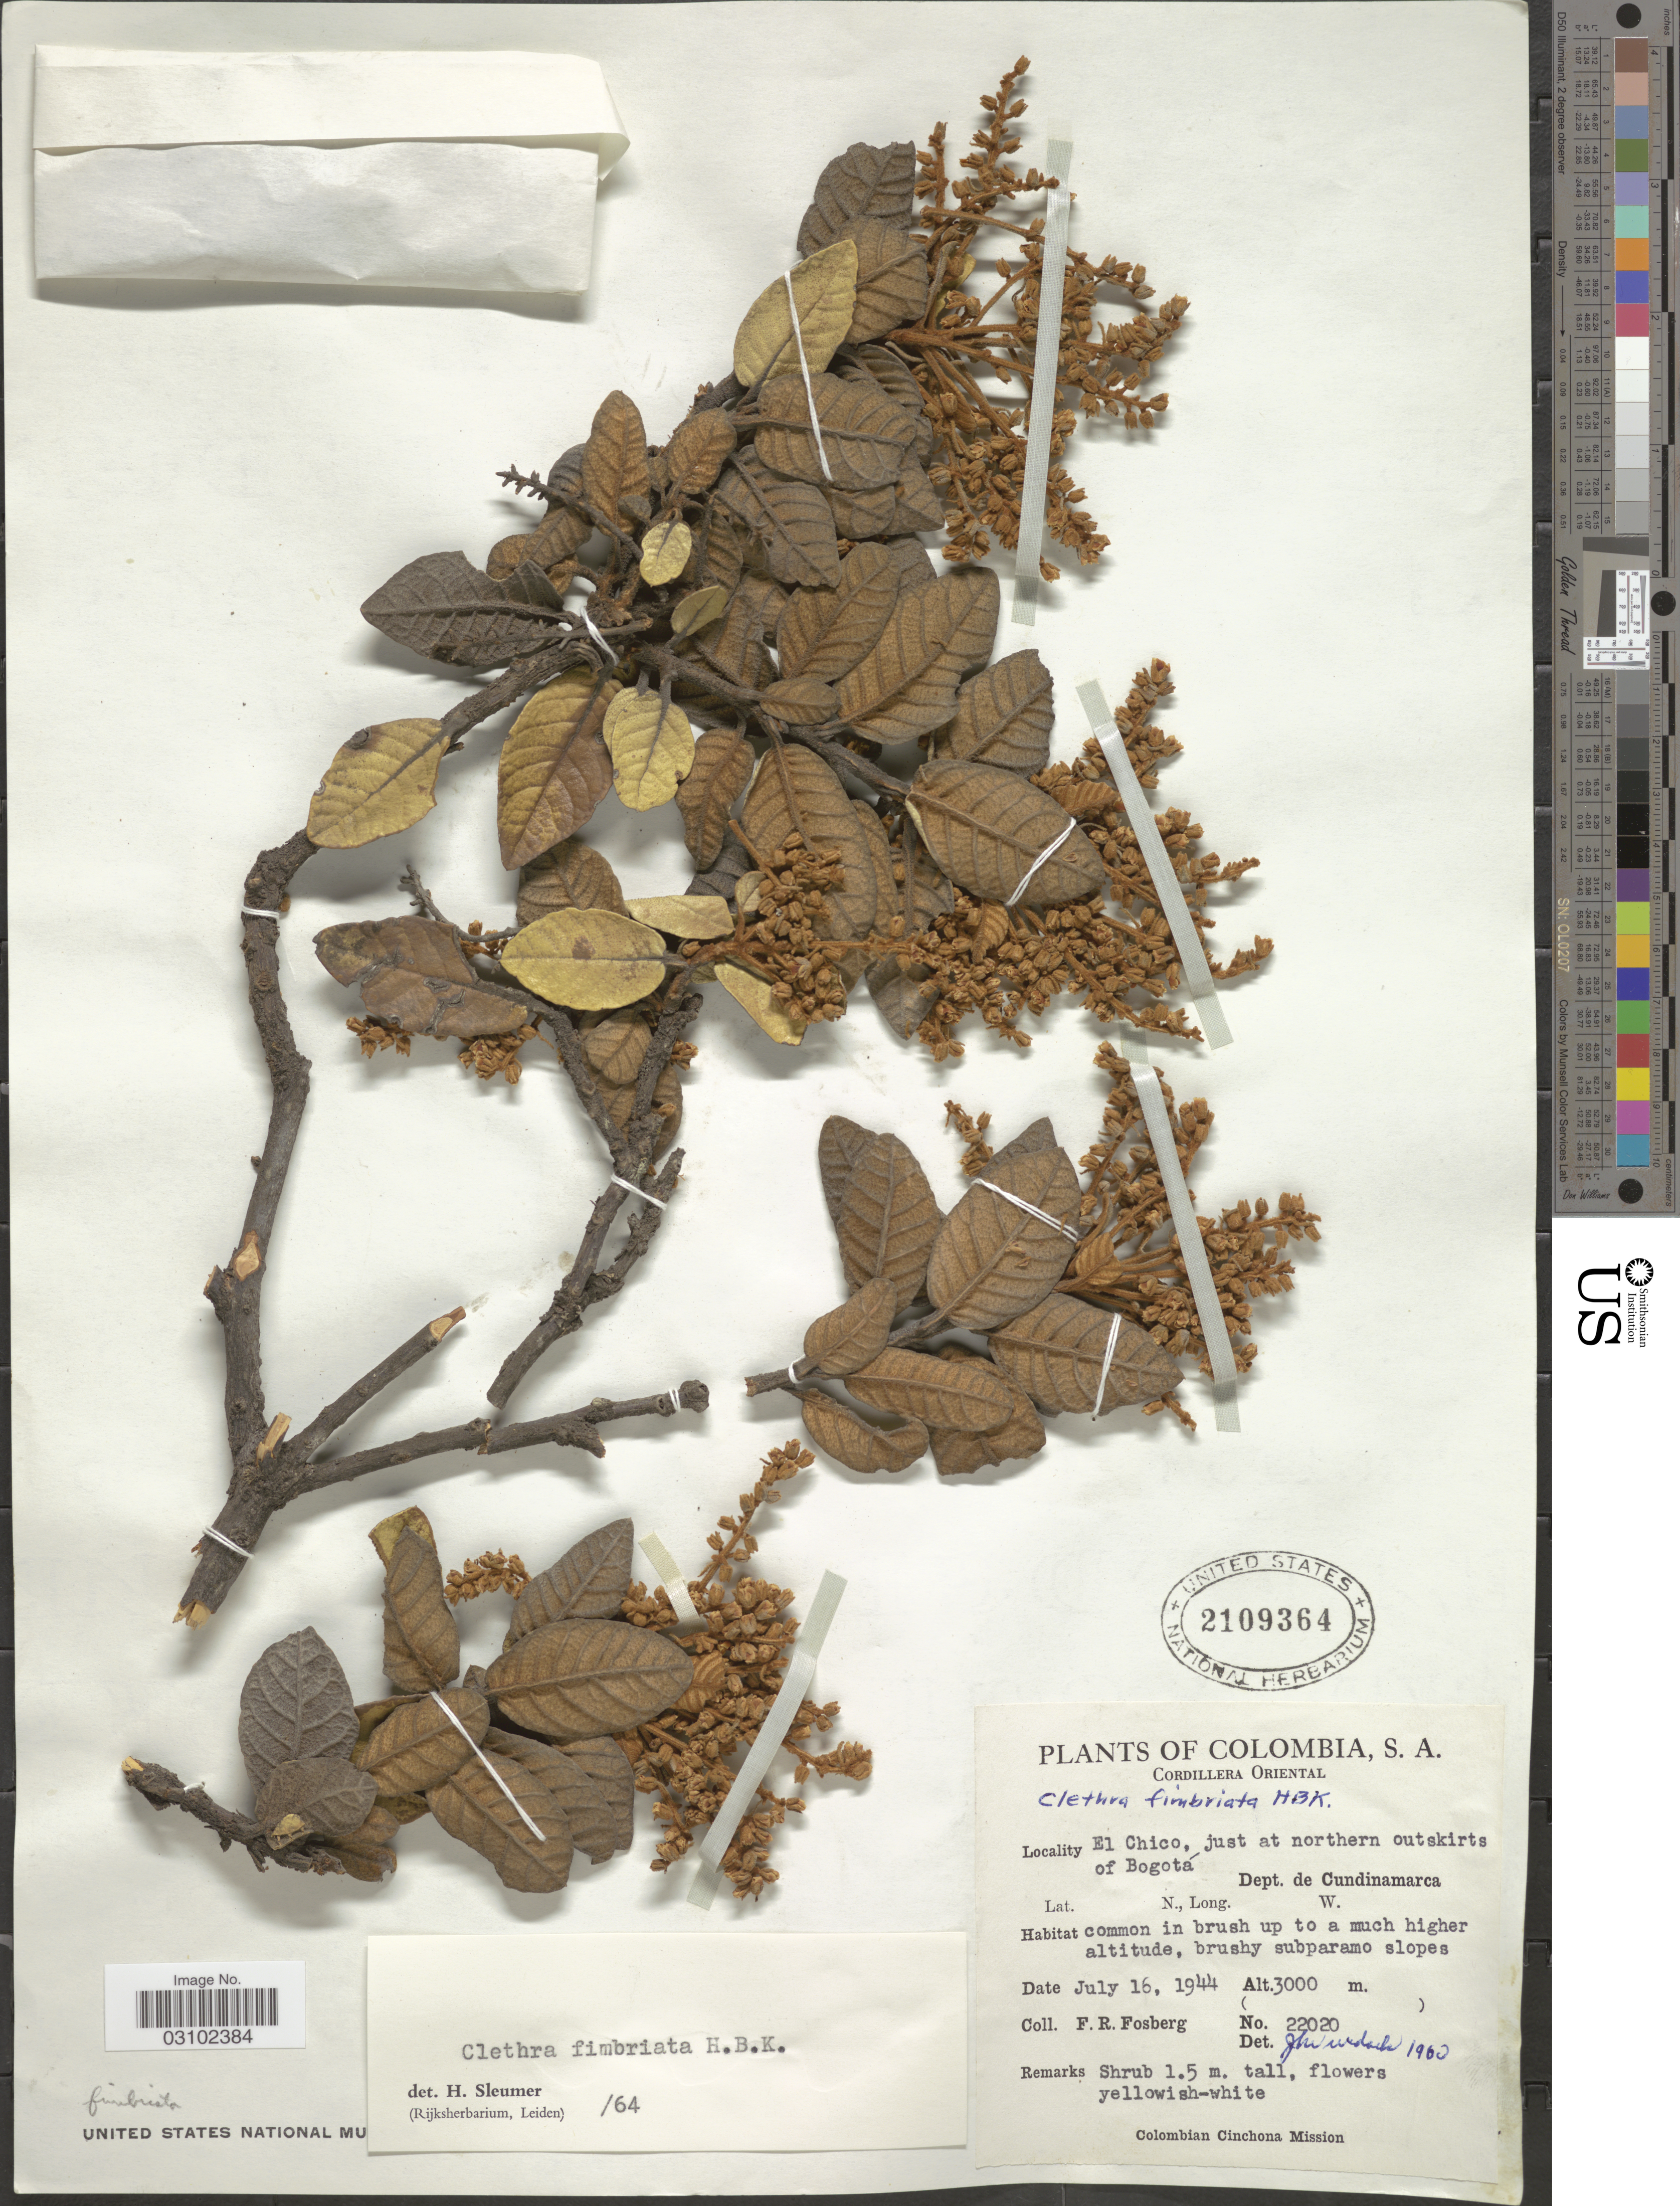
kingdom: Plantae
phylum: Tracheophyta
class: Magnoliopsida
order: Ericales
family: Clethraceae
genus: Clethra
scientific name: Clethra fimbriata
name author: Kunth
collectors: F. R. Fosberg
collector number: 22020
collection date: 1944-07-16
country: Colombia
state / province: Cundinamarca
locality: Cordillera Oriental, El Chico, just at northern outskirts of Bogotá, Dept. de Cundinamarca.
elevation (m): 3000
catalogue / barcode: US 2109364